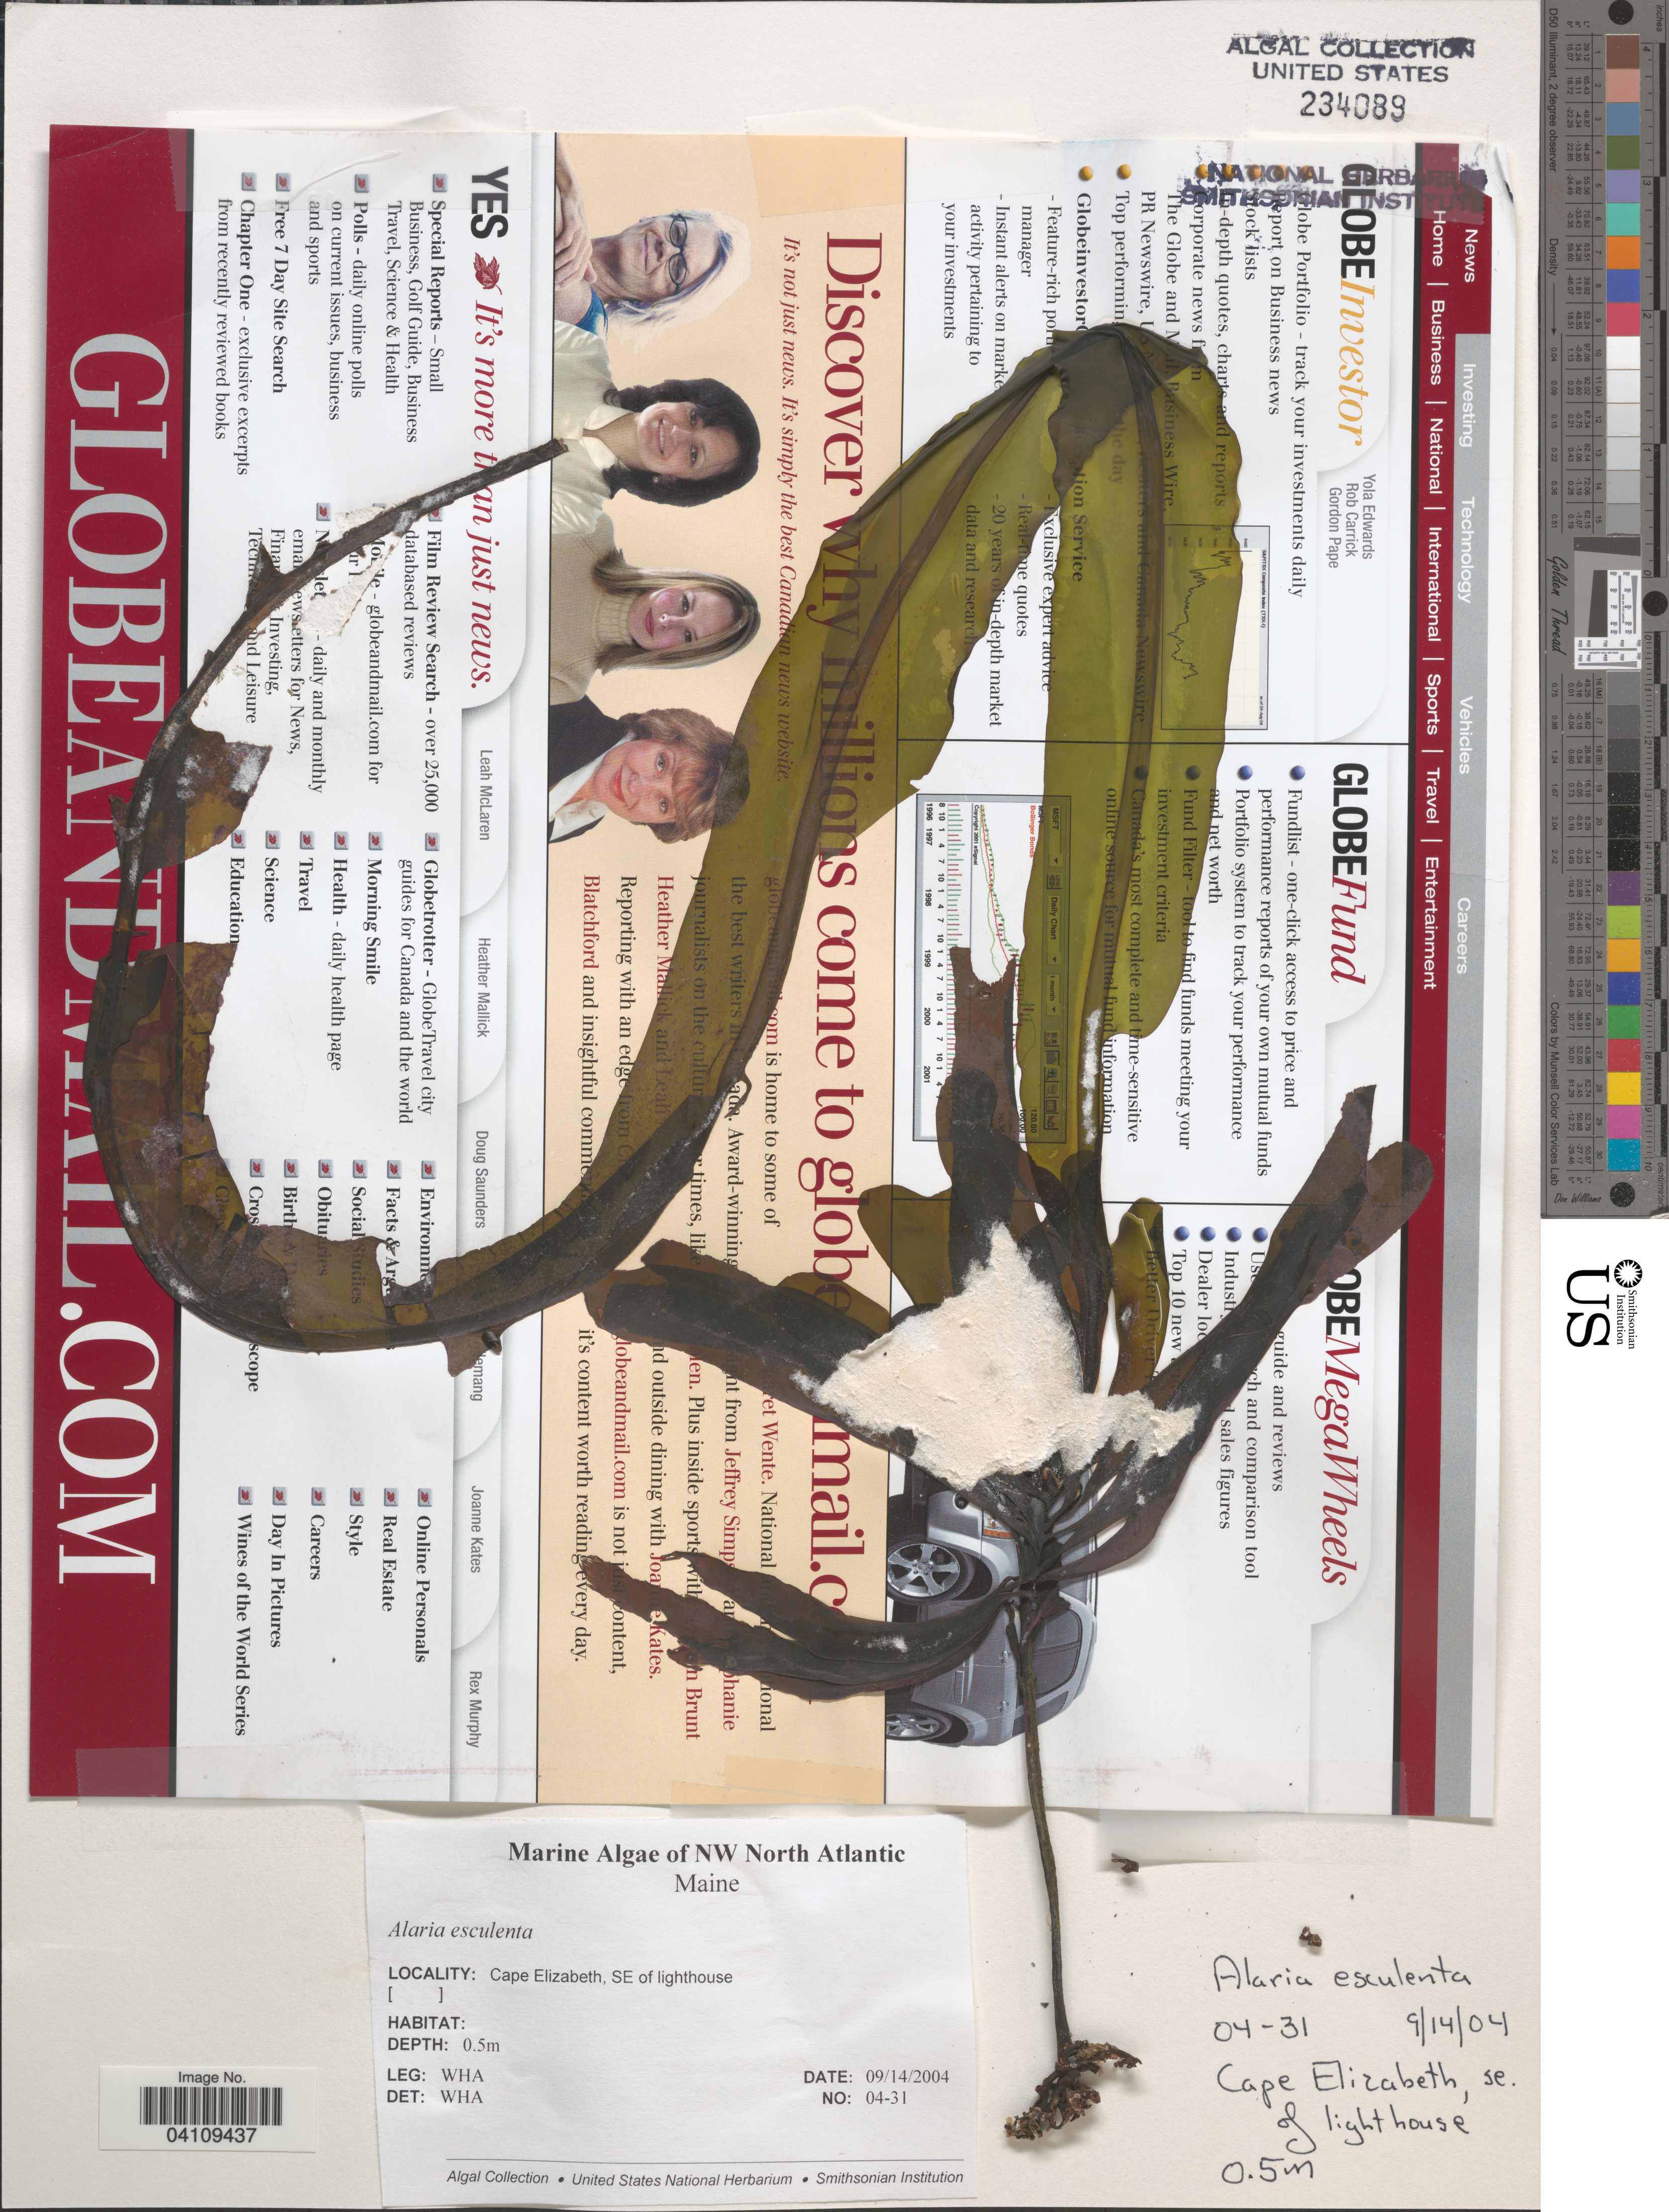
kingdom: Chromista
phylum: Ochrophyta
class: Phaeophyceae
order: Laminariales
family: Alariaceae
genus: Alaria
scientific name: Alaria esculenta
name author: (L.) Greville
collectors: W. H. Adey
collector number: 04-31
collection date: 2004-09-14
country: United States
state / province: Maine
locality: NW North Atlantic. Cape Elizabeth, SE of lighthouse.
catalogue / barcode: US 234089